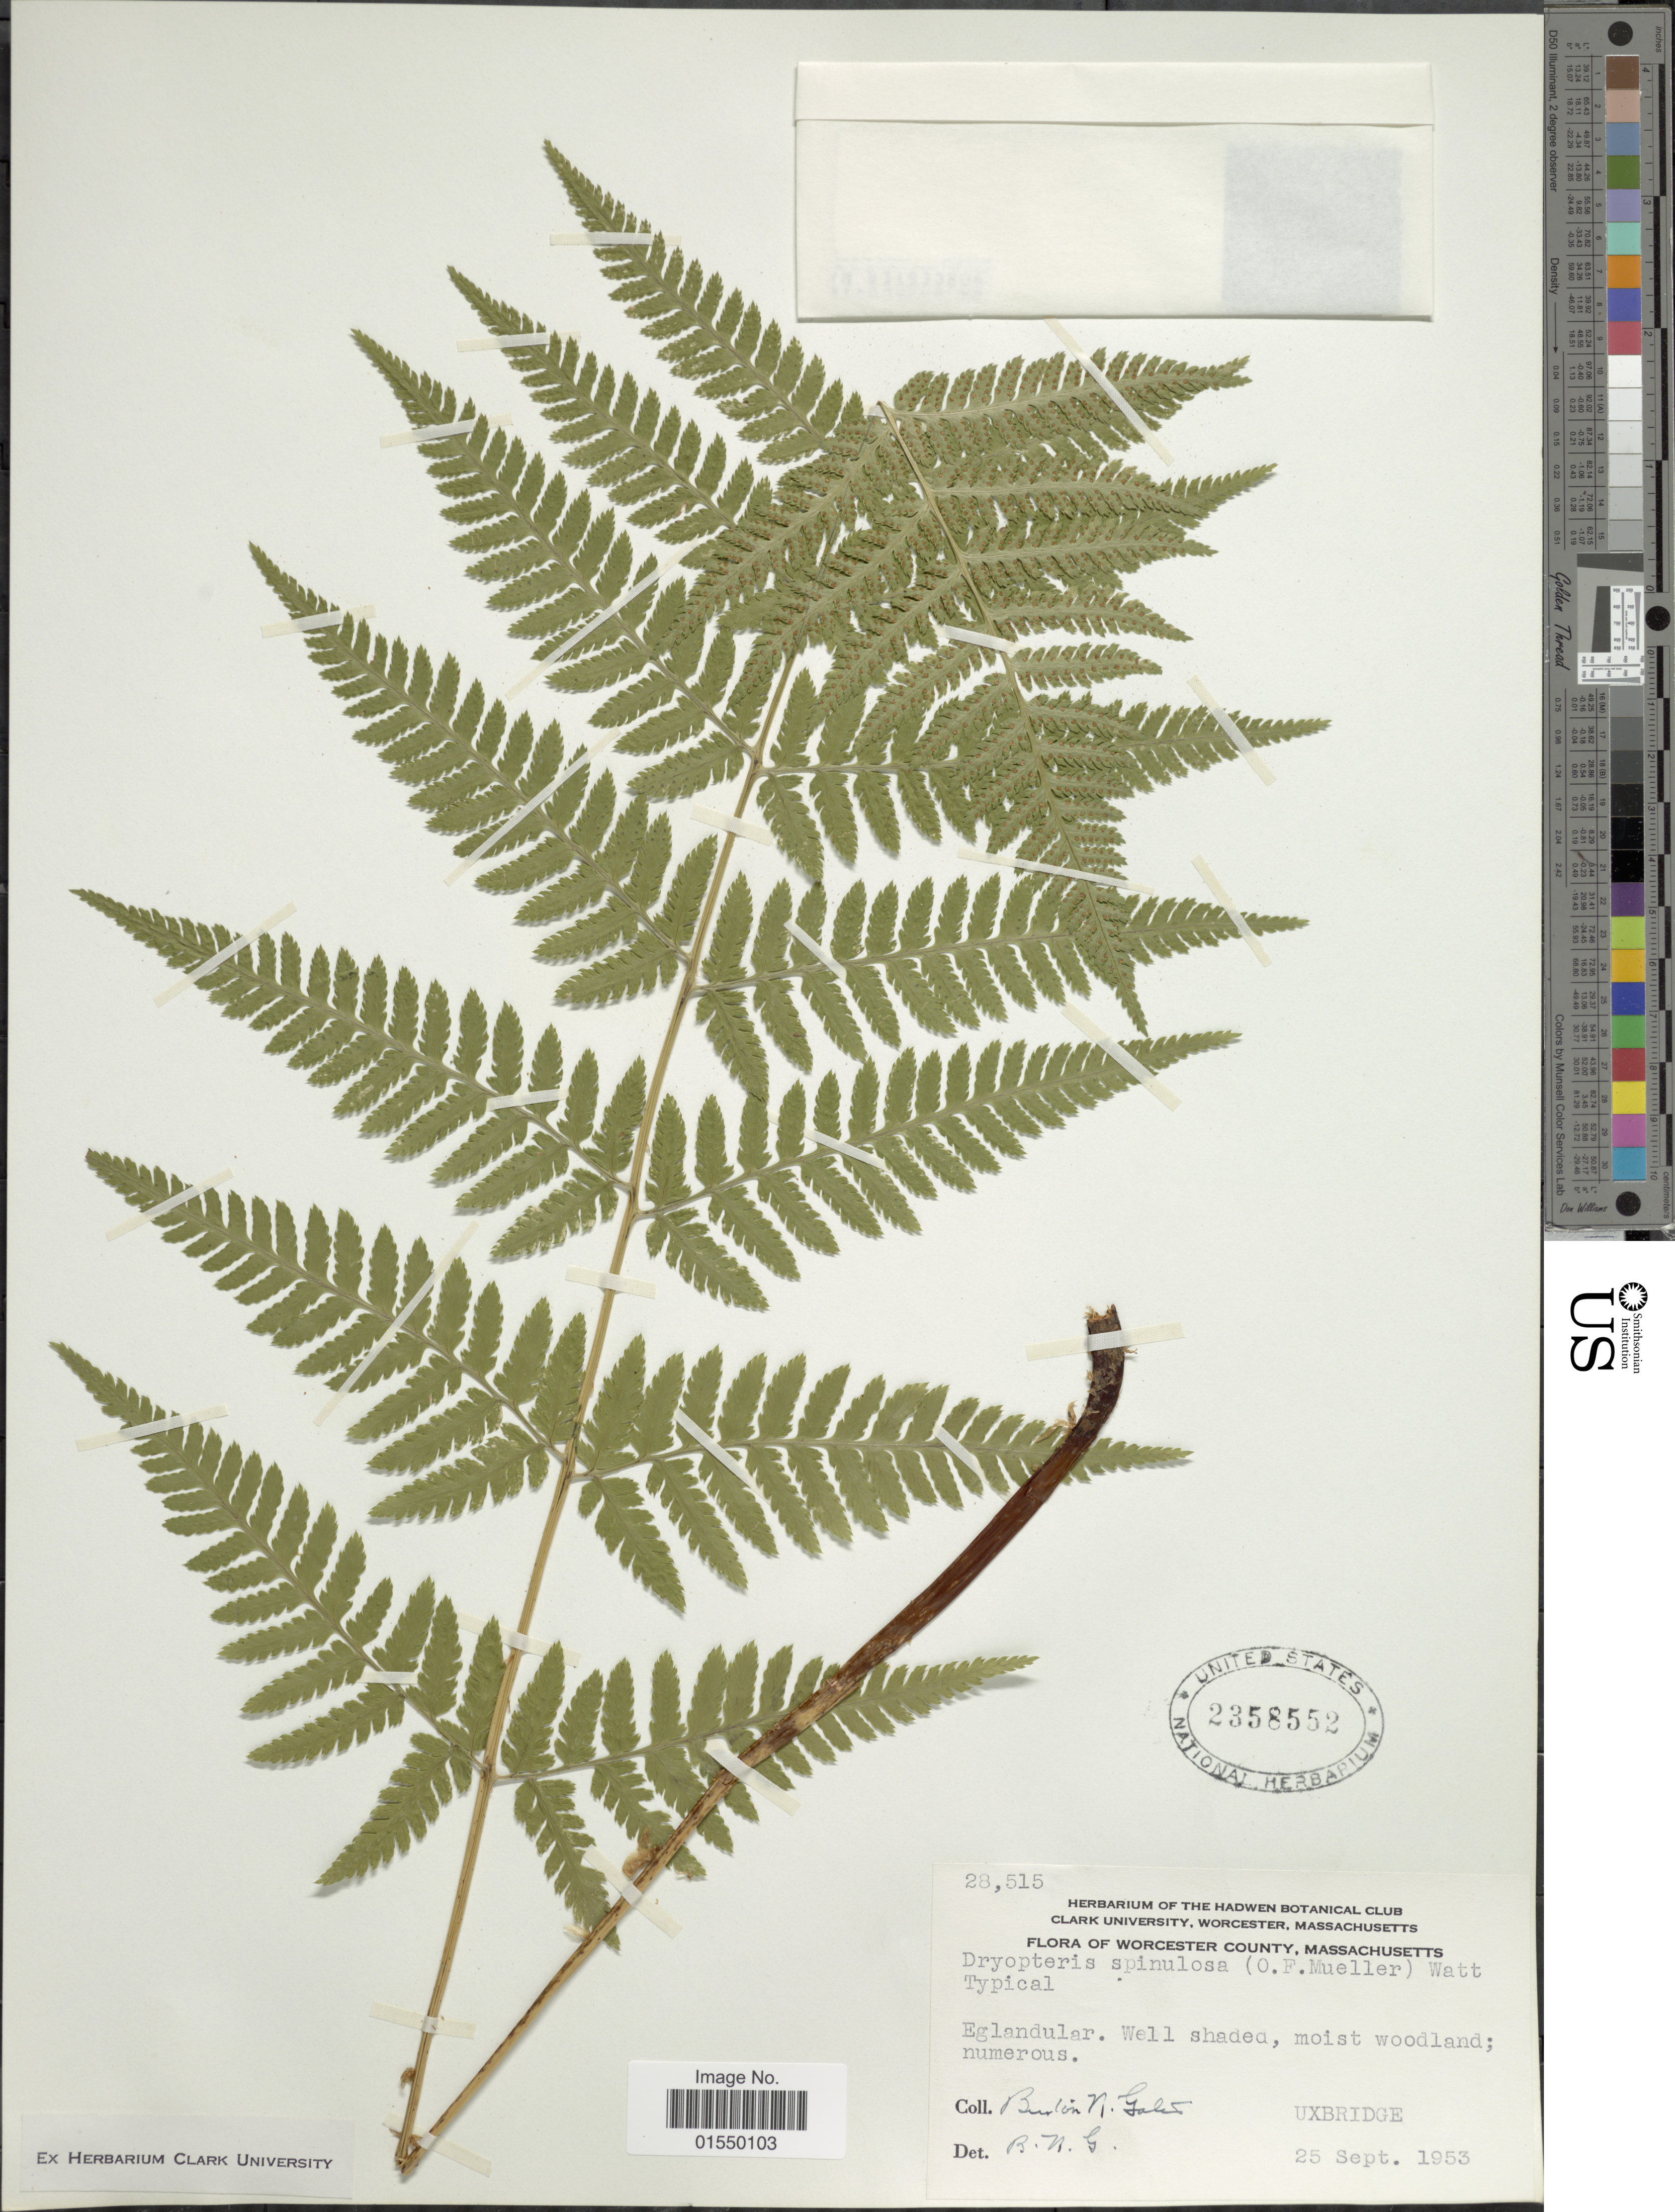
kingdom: Plantae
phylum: Tracheophyta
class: Polypodiopsida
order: Polypodiales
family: Dryopteridaceae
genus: Dryopteris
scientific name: Dryopteris carthusiana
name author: (Villars) H.P. Fuchs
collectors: B. N. Gates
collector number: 28515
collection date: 1953-09-25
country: United States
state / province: Massachusetts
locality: Worcester County, Uxbridge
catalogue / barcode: US 2358552